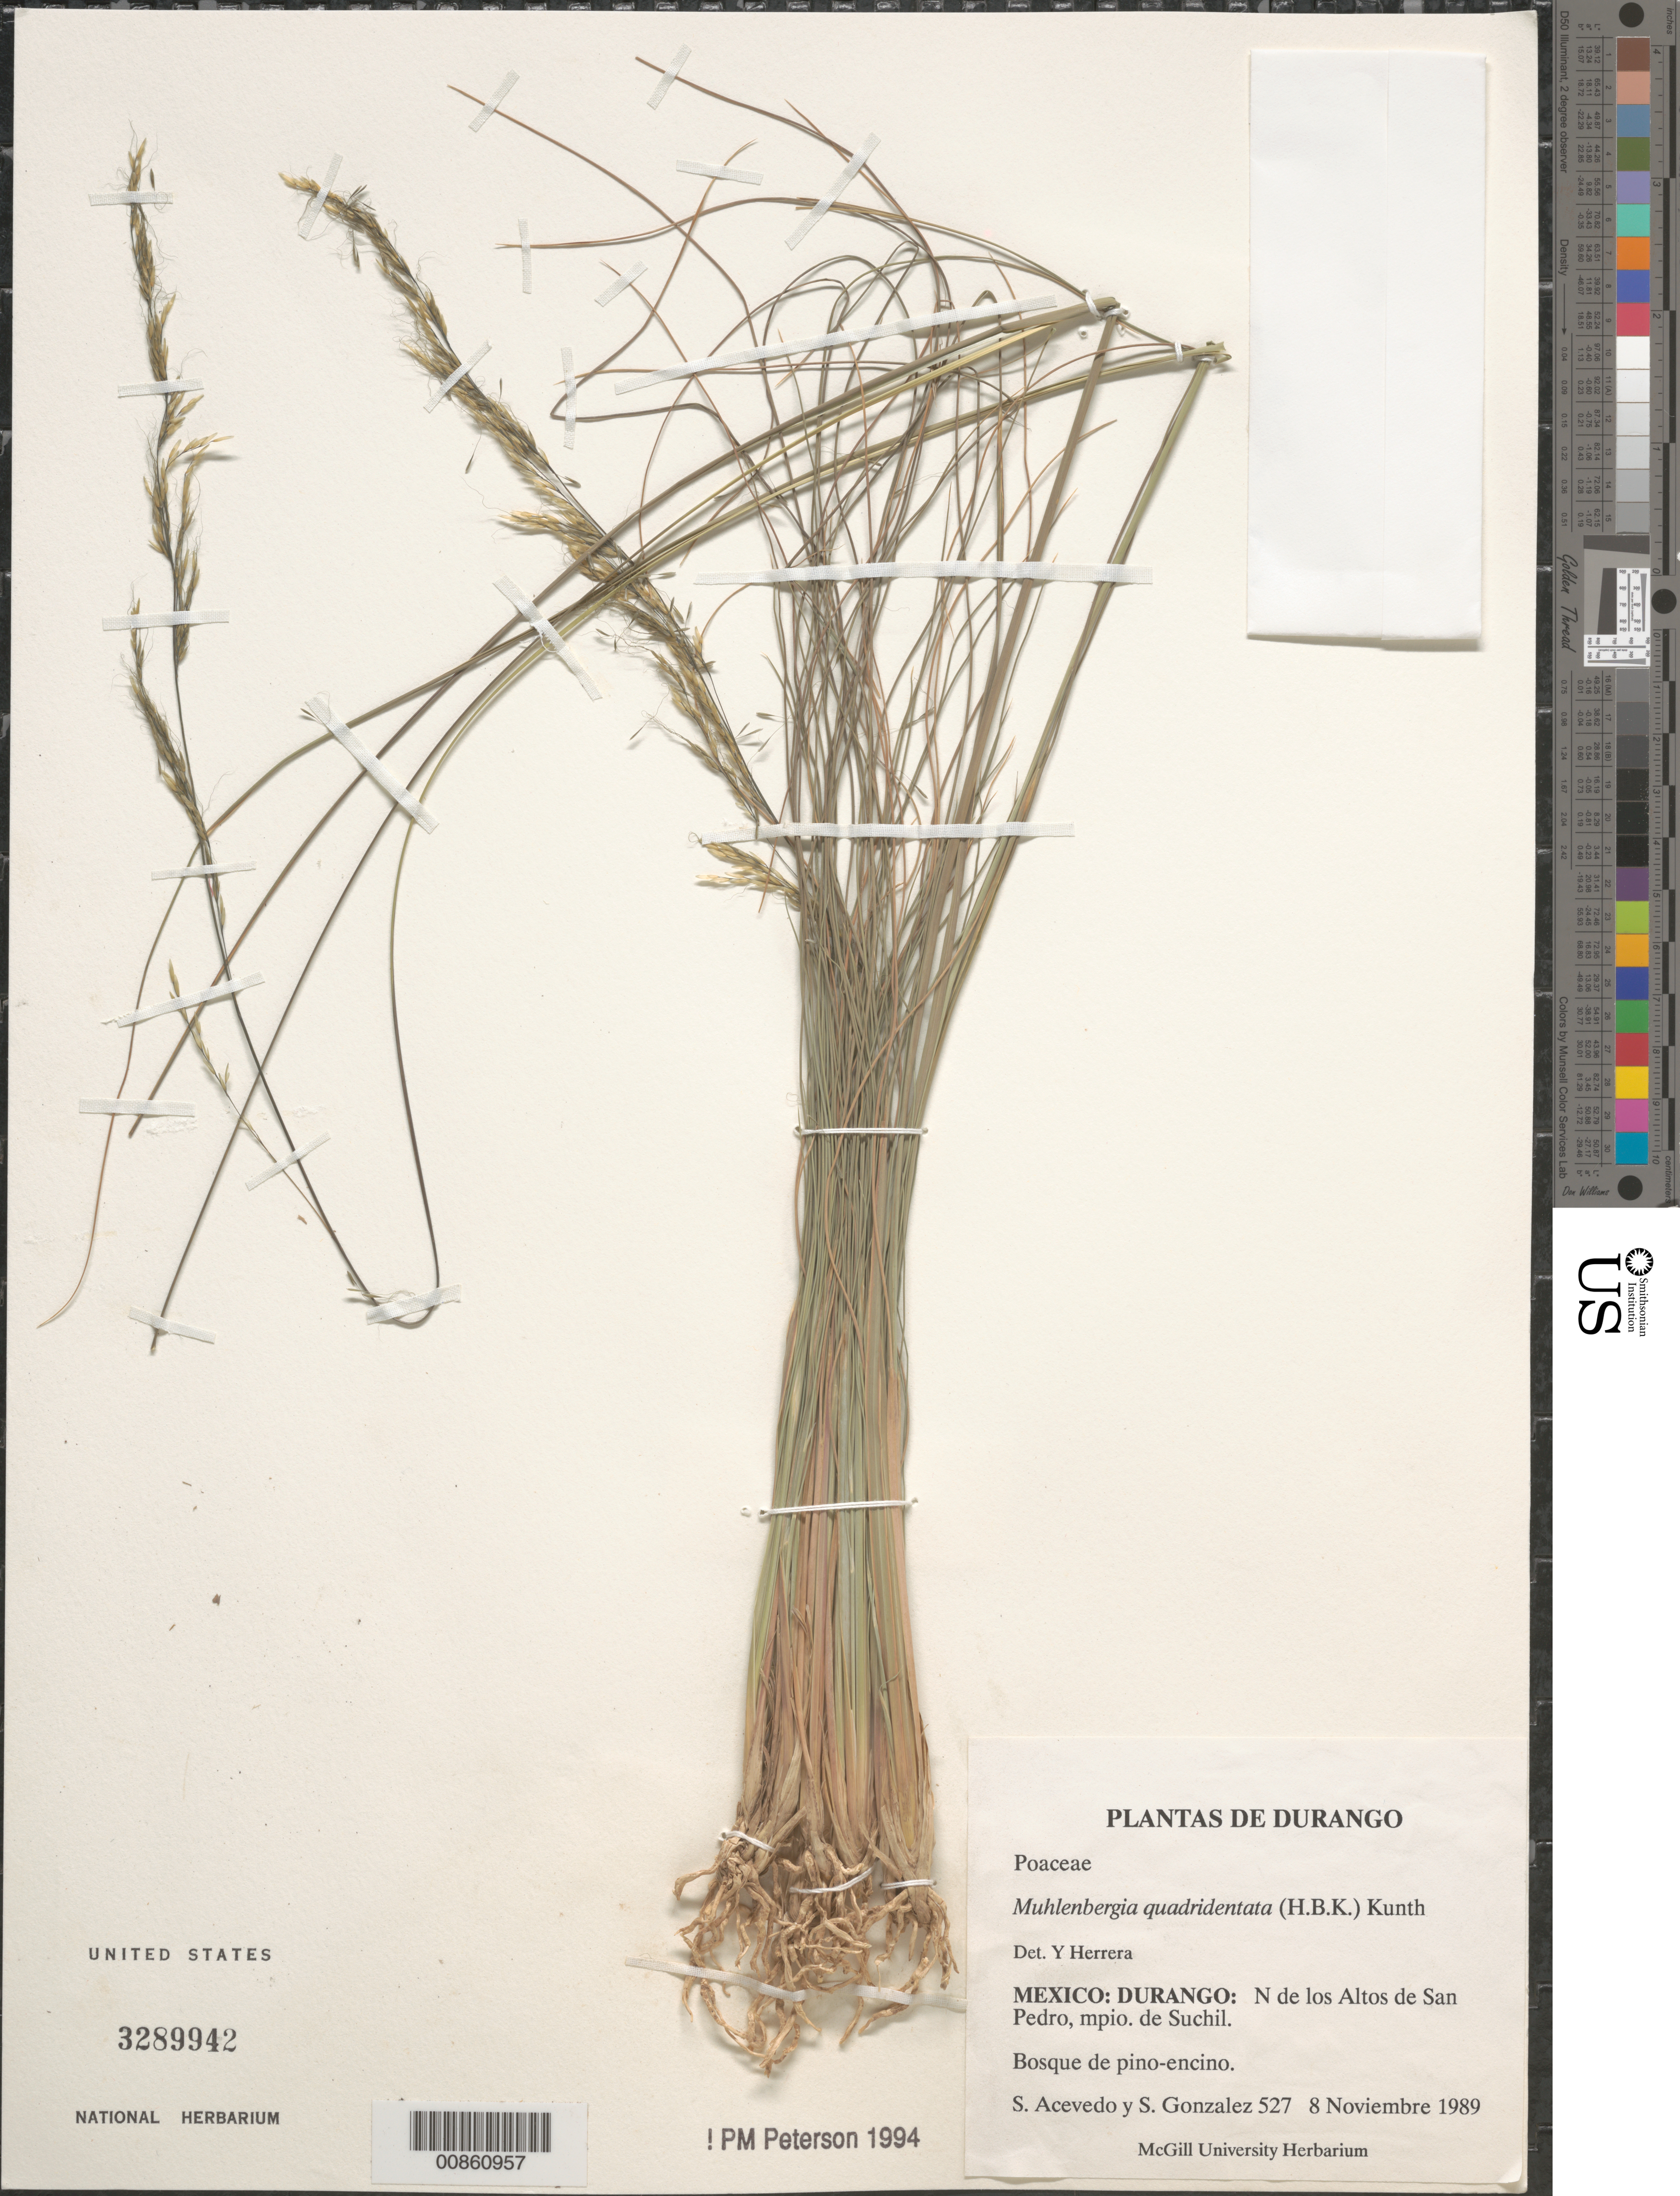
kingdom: Plantae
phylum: Tracheophyta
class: Liliopsida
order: Poales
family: Poaceae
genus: Muhlenbergia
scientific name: Muhlenbergia purpusii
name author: Mez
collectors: S. Acevedo & S. Gonzalez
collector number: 527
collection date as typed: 08 Nov 1989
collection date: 1989-11-08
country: Mexico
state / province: Durango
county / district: Suchil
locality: N de los Altos de San Pedro, mpio. Suchil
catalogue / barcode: US 3289942